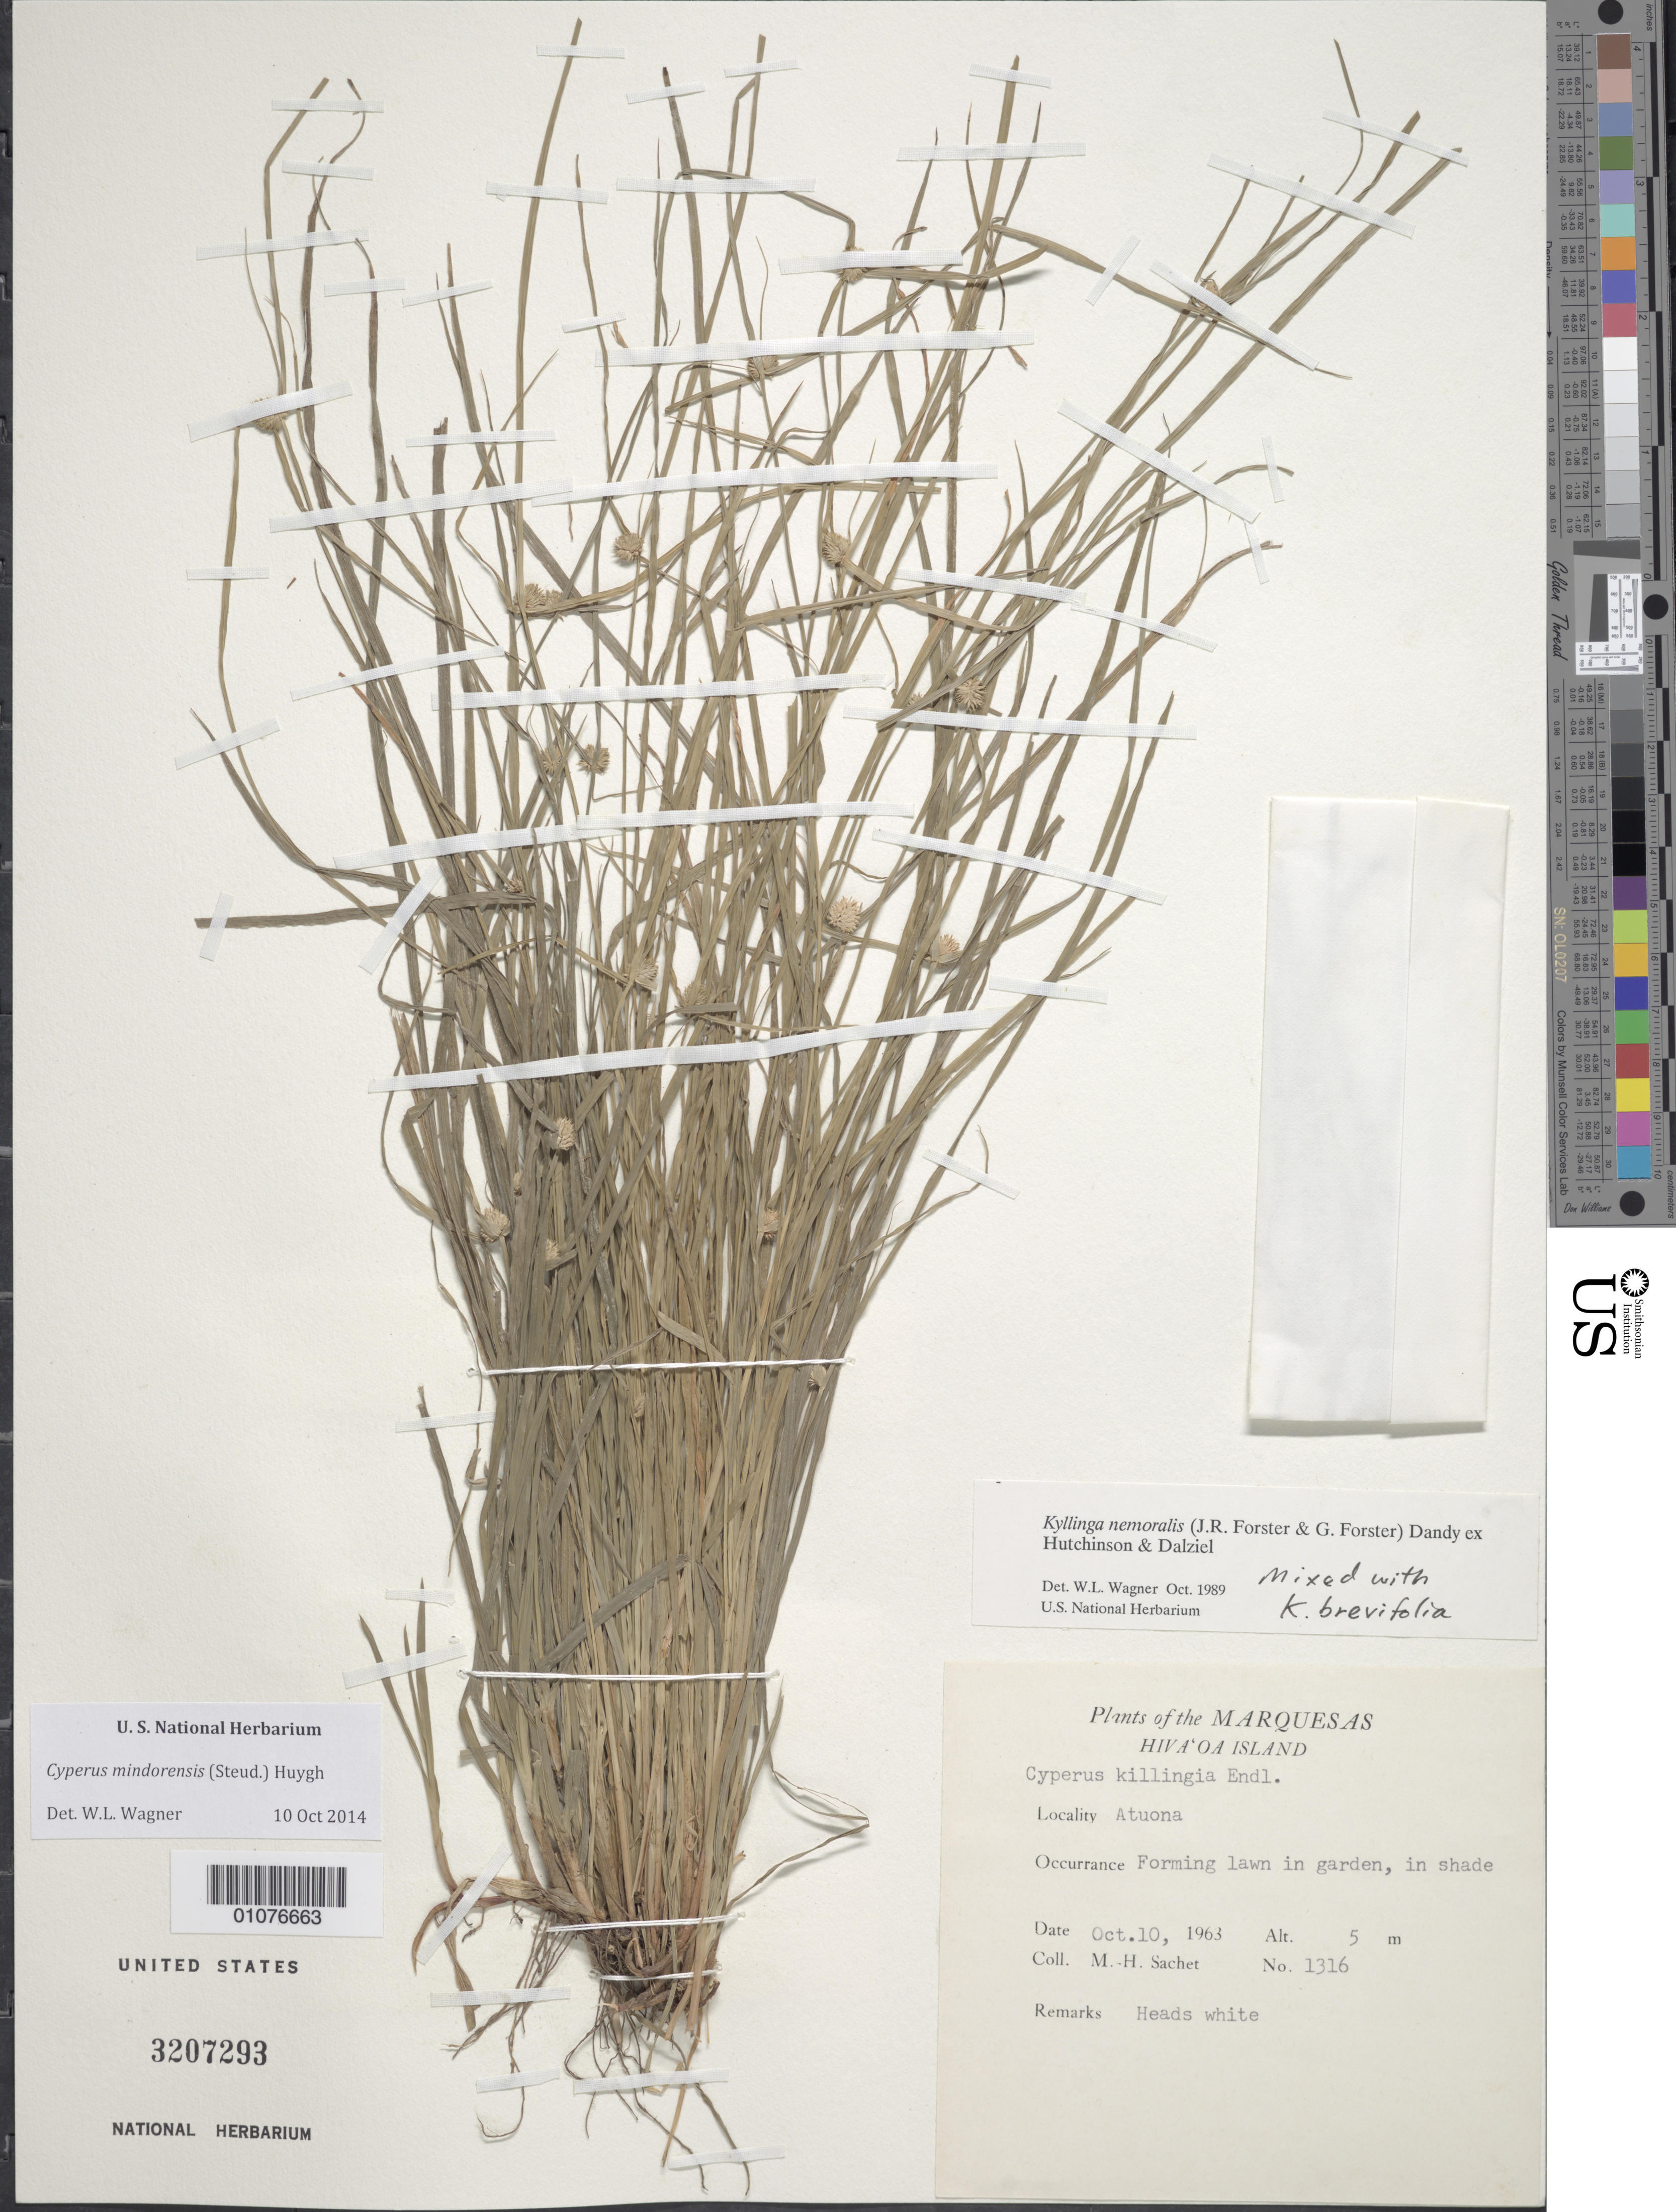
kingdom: Plantae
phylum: Tracheophyta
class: Liliopsida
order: Poales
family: Cyperaceae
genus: Cyperus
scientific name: Cyperus mindorensis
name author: (Steud.) Huygh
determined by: Lorence, David H., (PTBG), National Tropical Botanical Garden (UNITED STATES)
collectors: M.-H. Sachet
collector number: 1316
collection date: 1963-10-10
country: French Polynesia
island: Hiva Oa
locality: Atuona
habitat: Forming lawn in garden, in shade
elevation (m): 5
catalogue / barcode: US 3207293